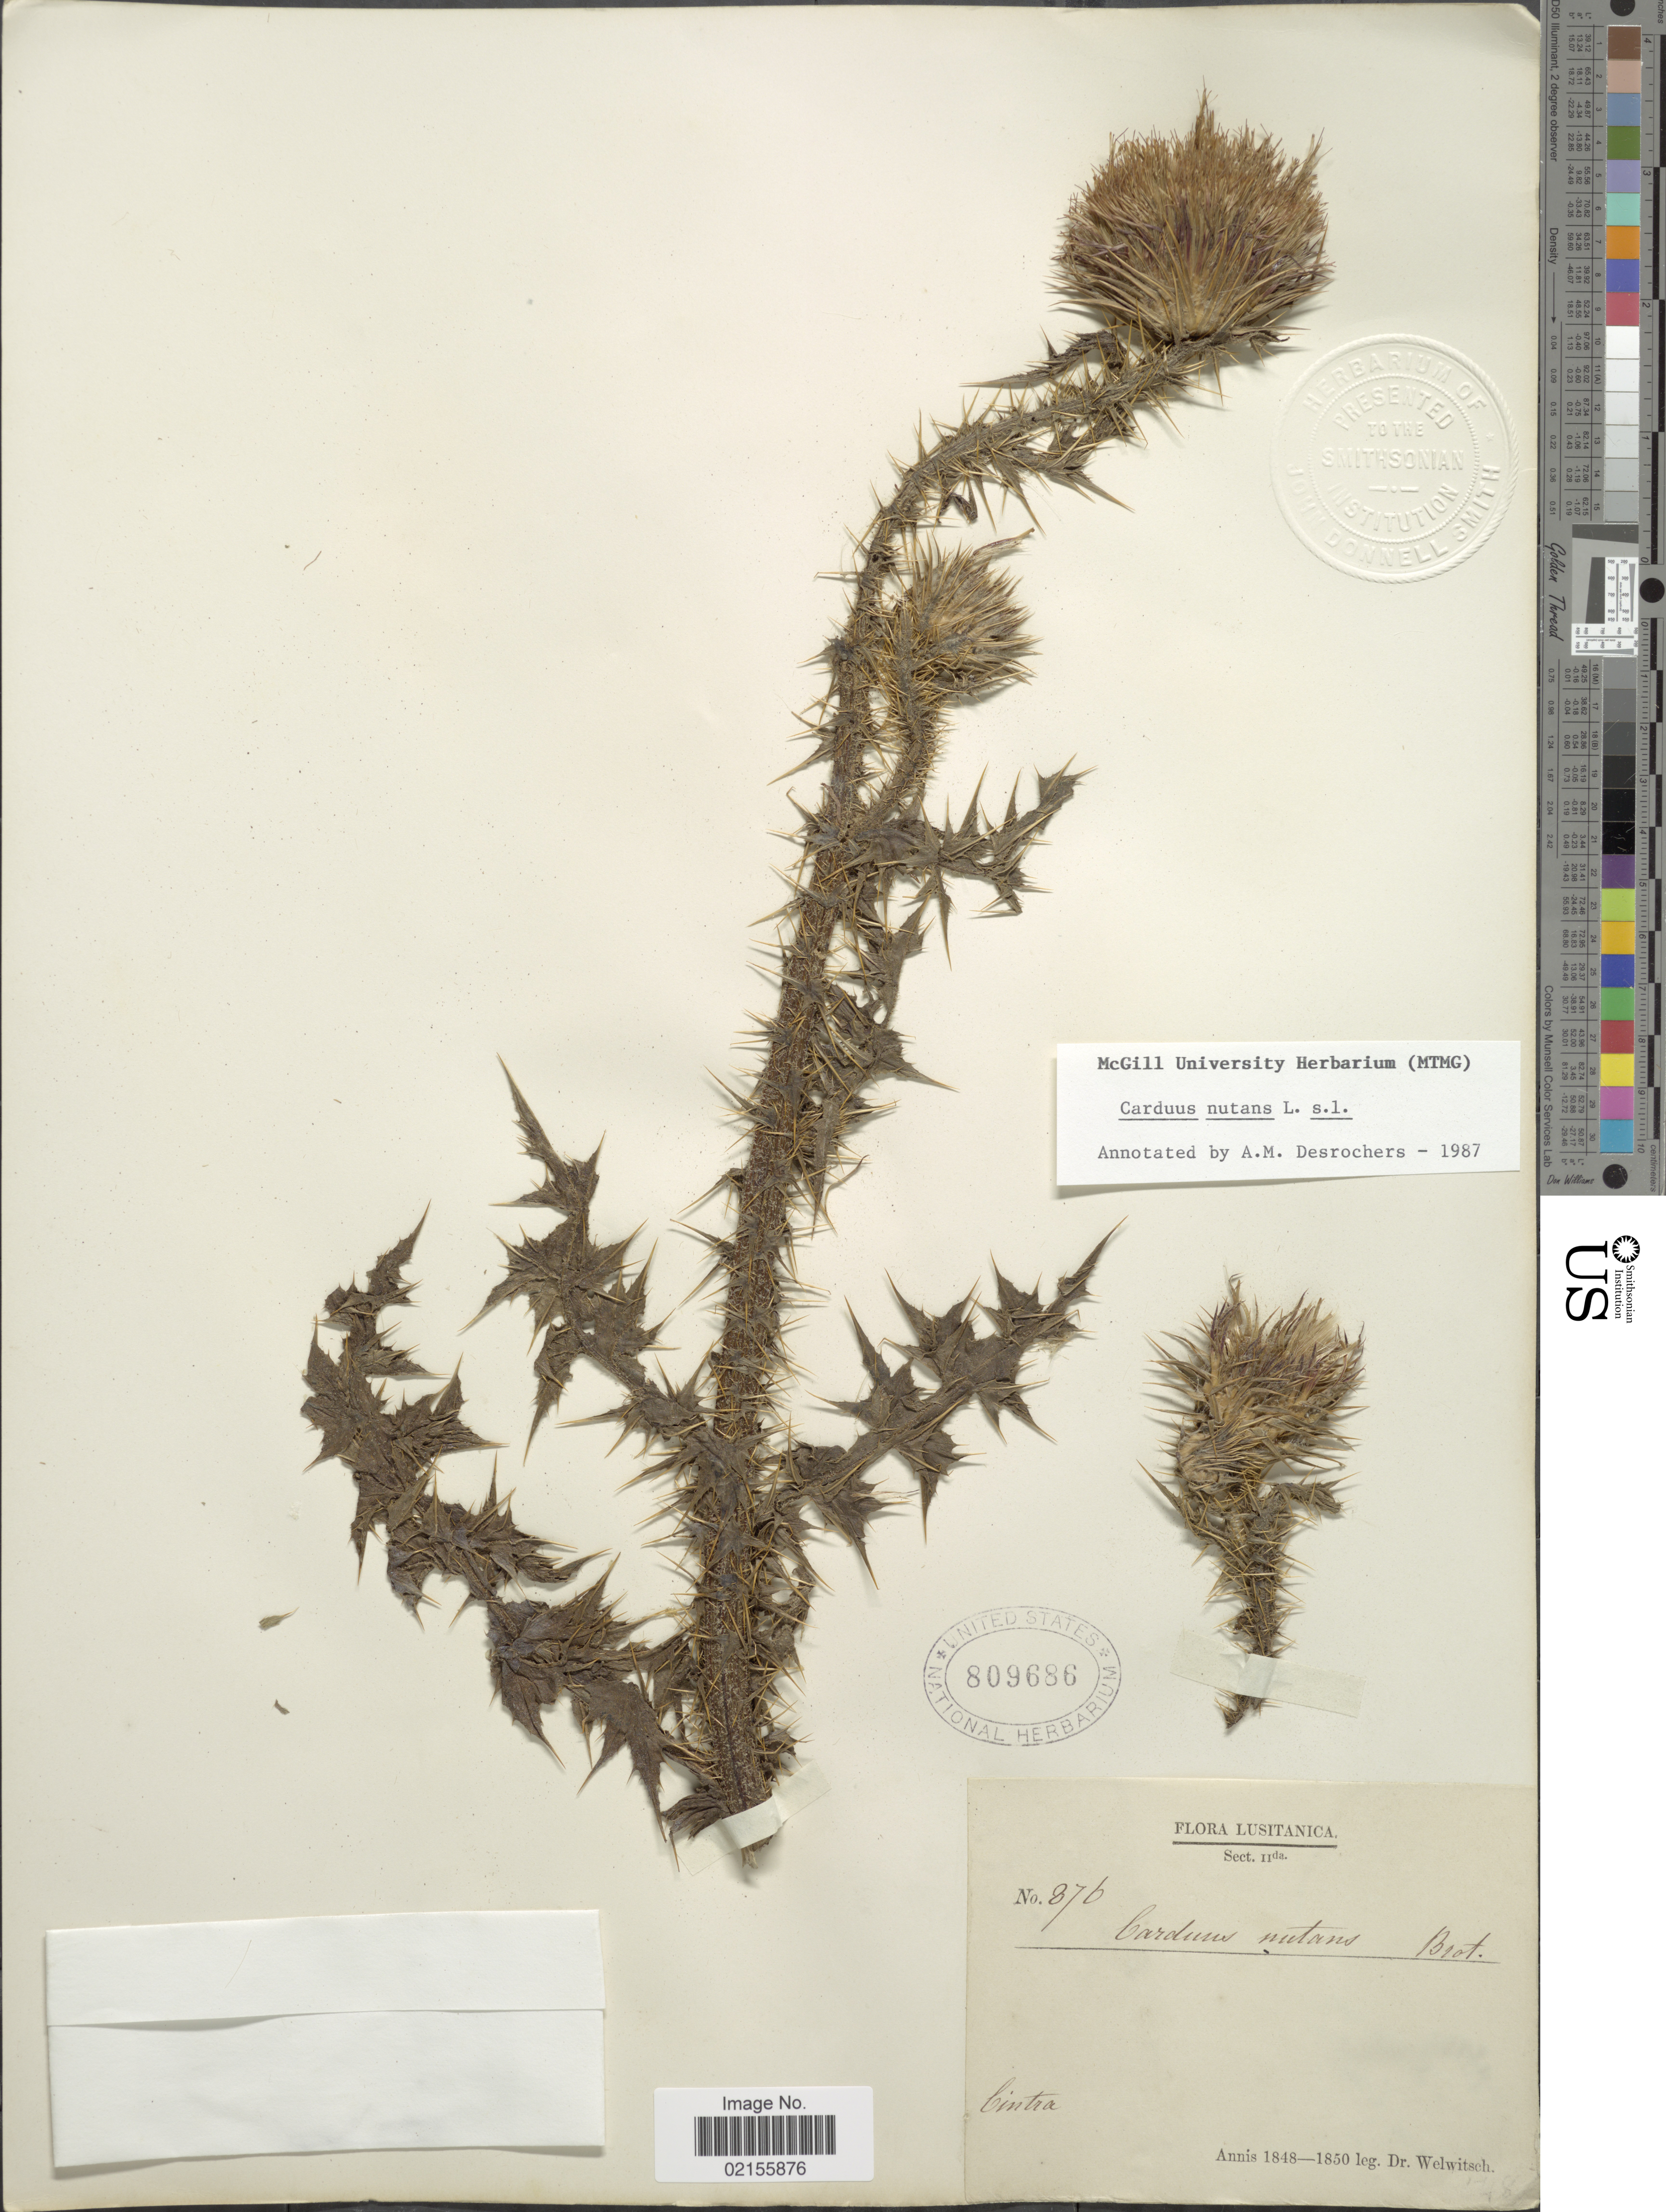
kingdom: Plantae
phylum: Tracheophyta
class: Magnoliopsida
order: Asterales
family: Asteraceae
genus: Carduus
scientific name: Carduus nutans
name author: L.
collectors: -. Welwitsch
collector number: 876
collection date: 1848/1850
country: Portugal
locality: Cintra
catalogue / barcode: US 809686